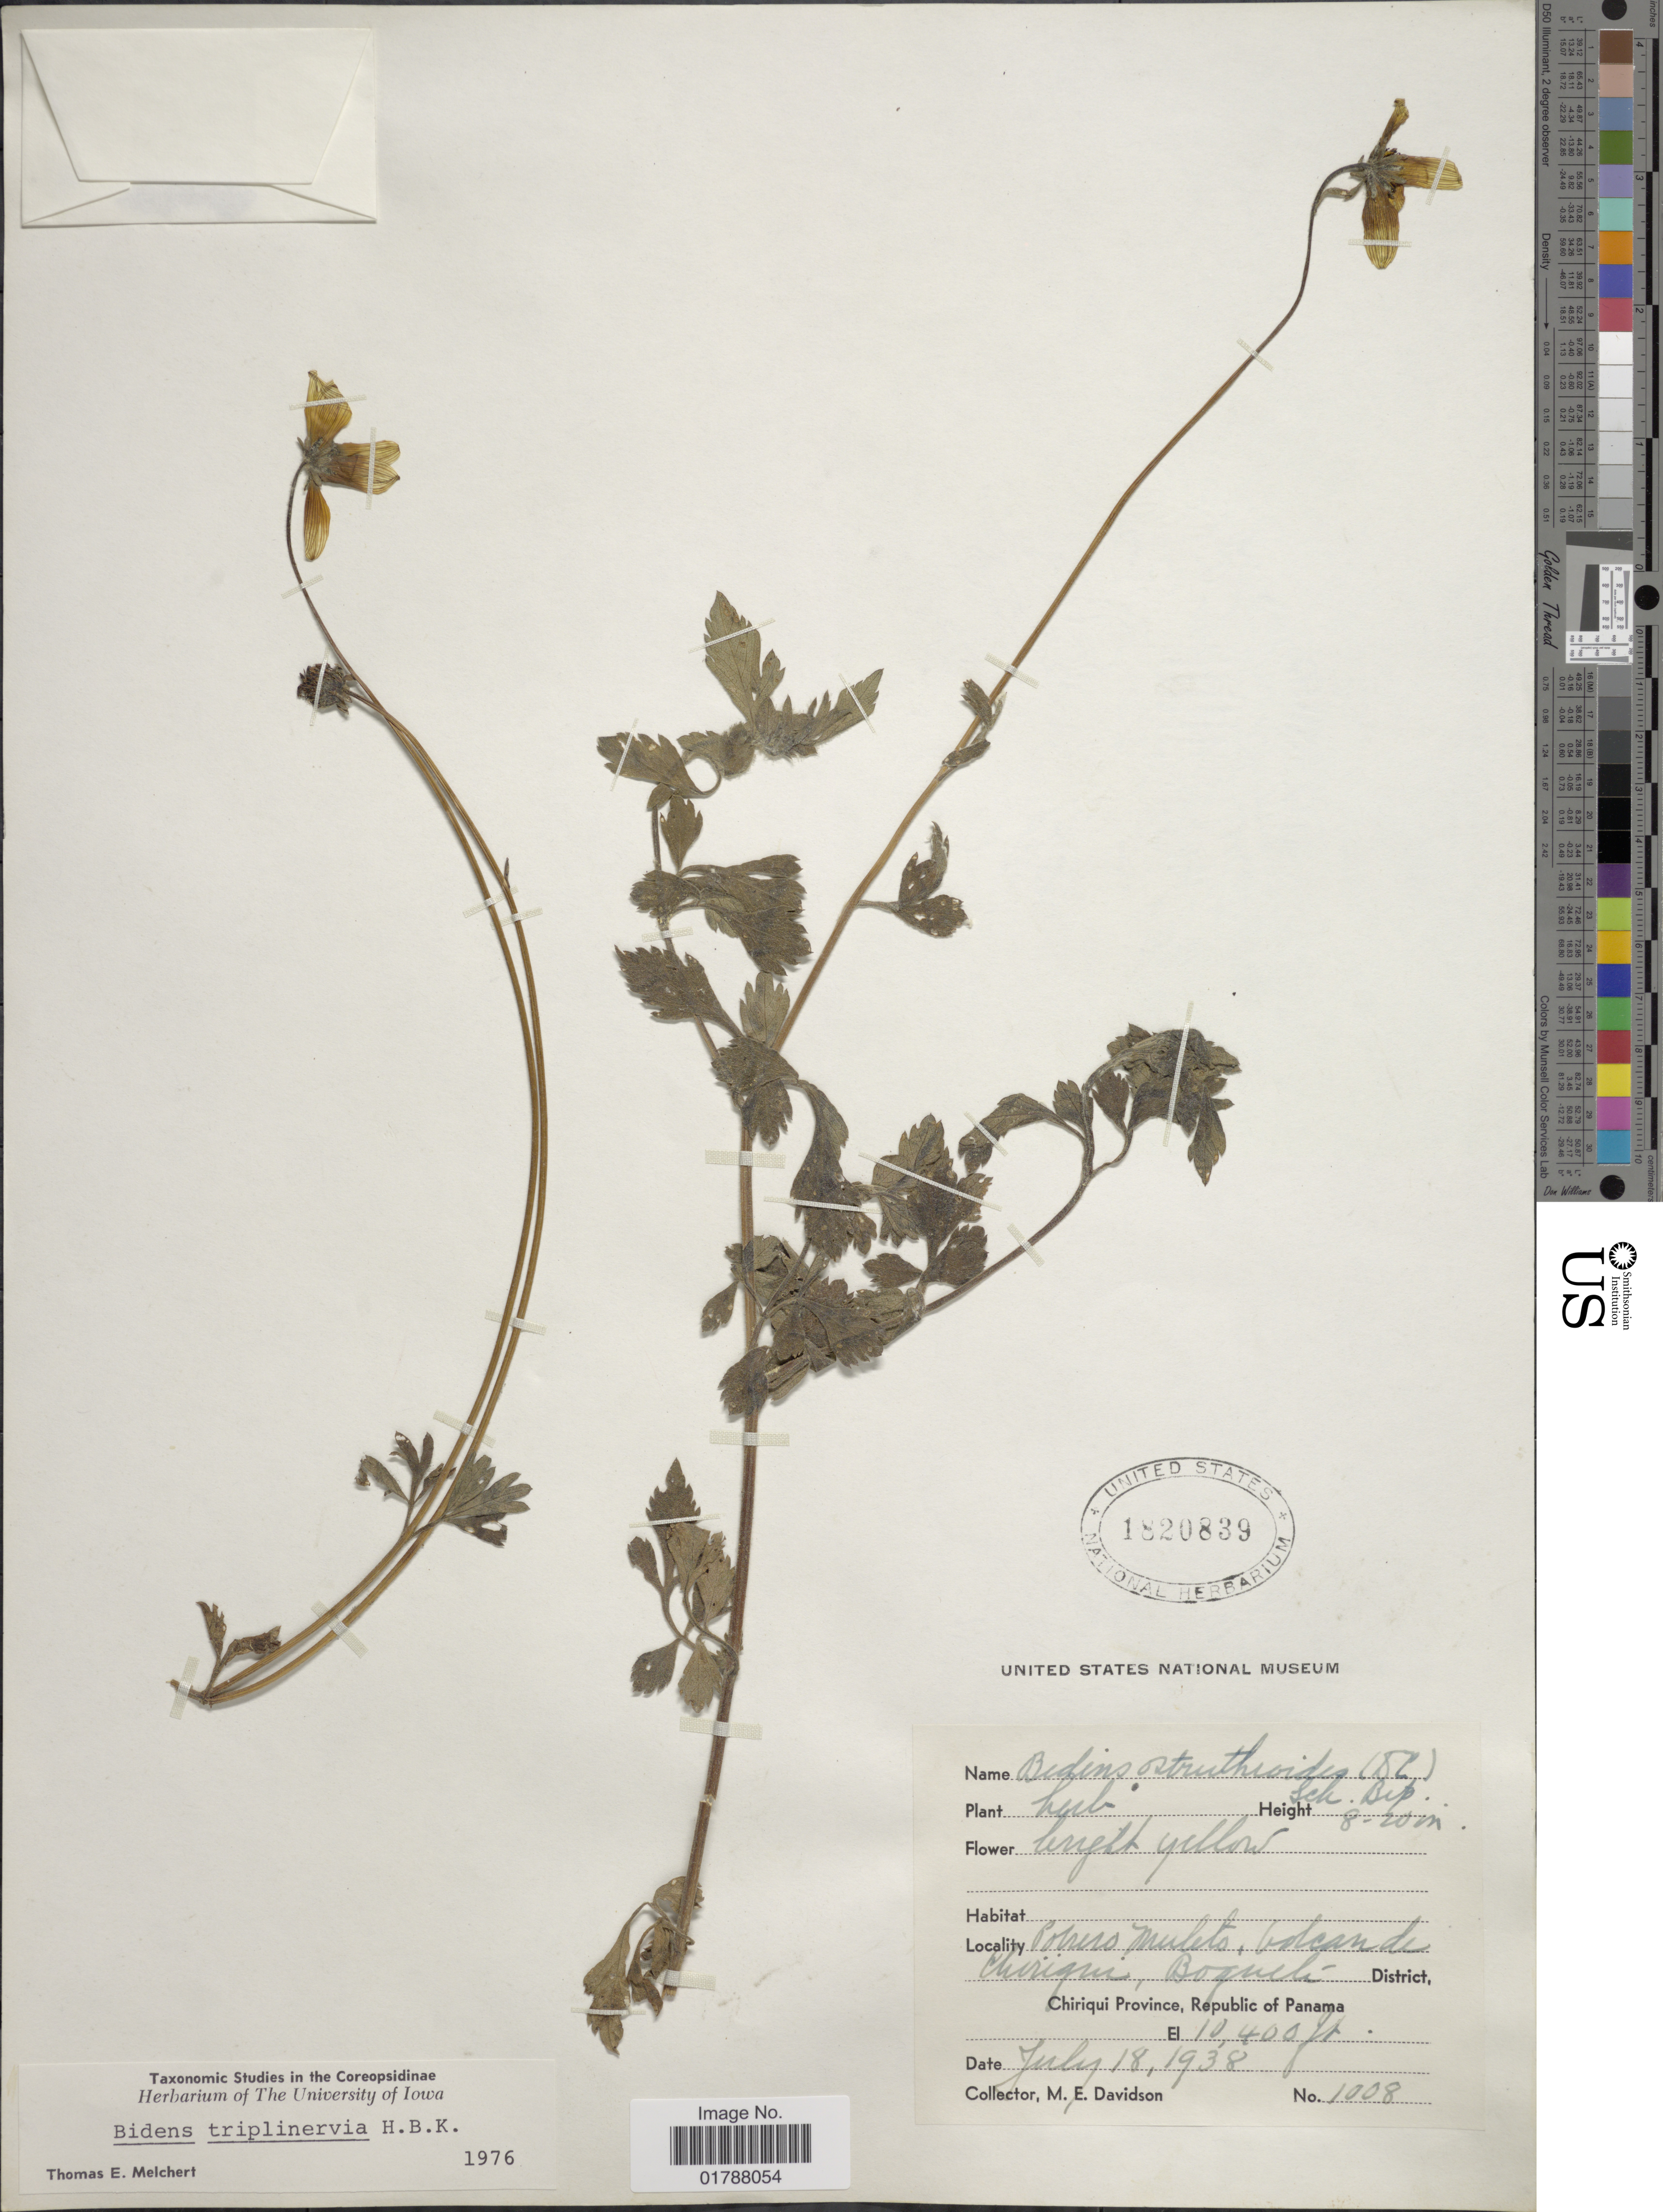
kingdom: Plantae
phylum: Tracheophyta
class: Magnoliopsida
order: Asterales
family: Asteraceae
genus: Bidens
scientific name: Bidens triplinervia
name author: Kunth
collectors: M. E. Davidson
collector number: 1008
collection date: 1938-07-18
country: Panama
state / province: Chiriqui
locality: Potrero Muleto, Volcan de Chiriqui, Boquete District, Chirqui Province, Republic of Panama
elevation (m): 3170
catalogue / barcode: US 1820839